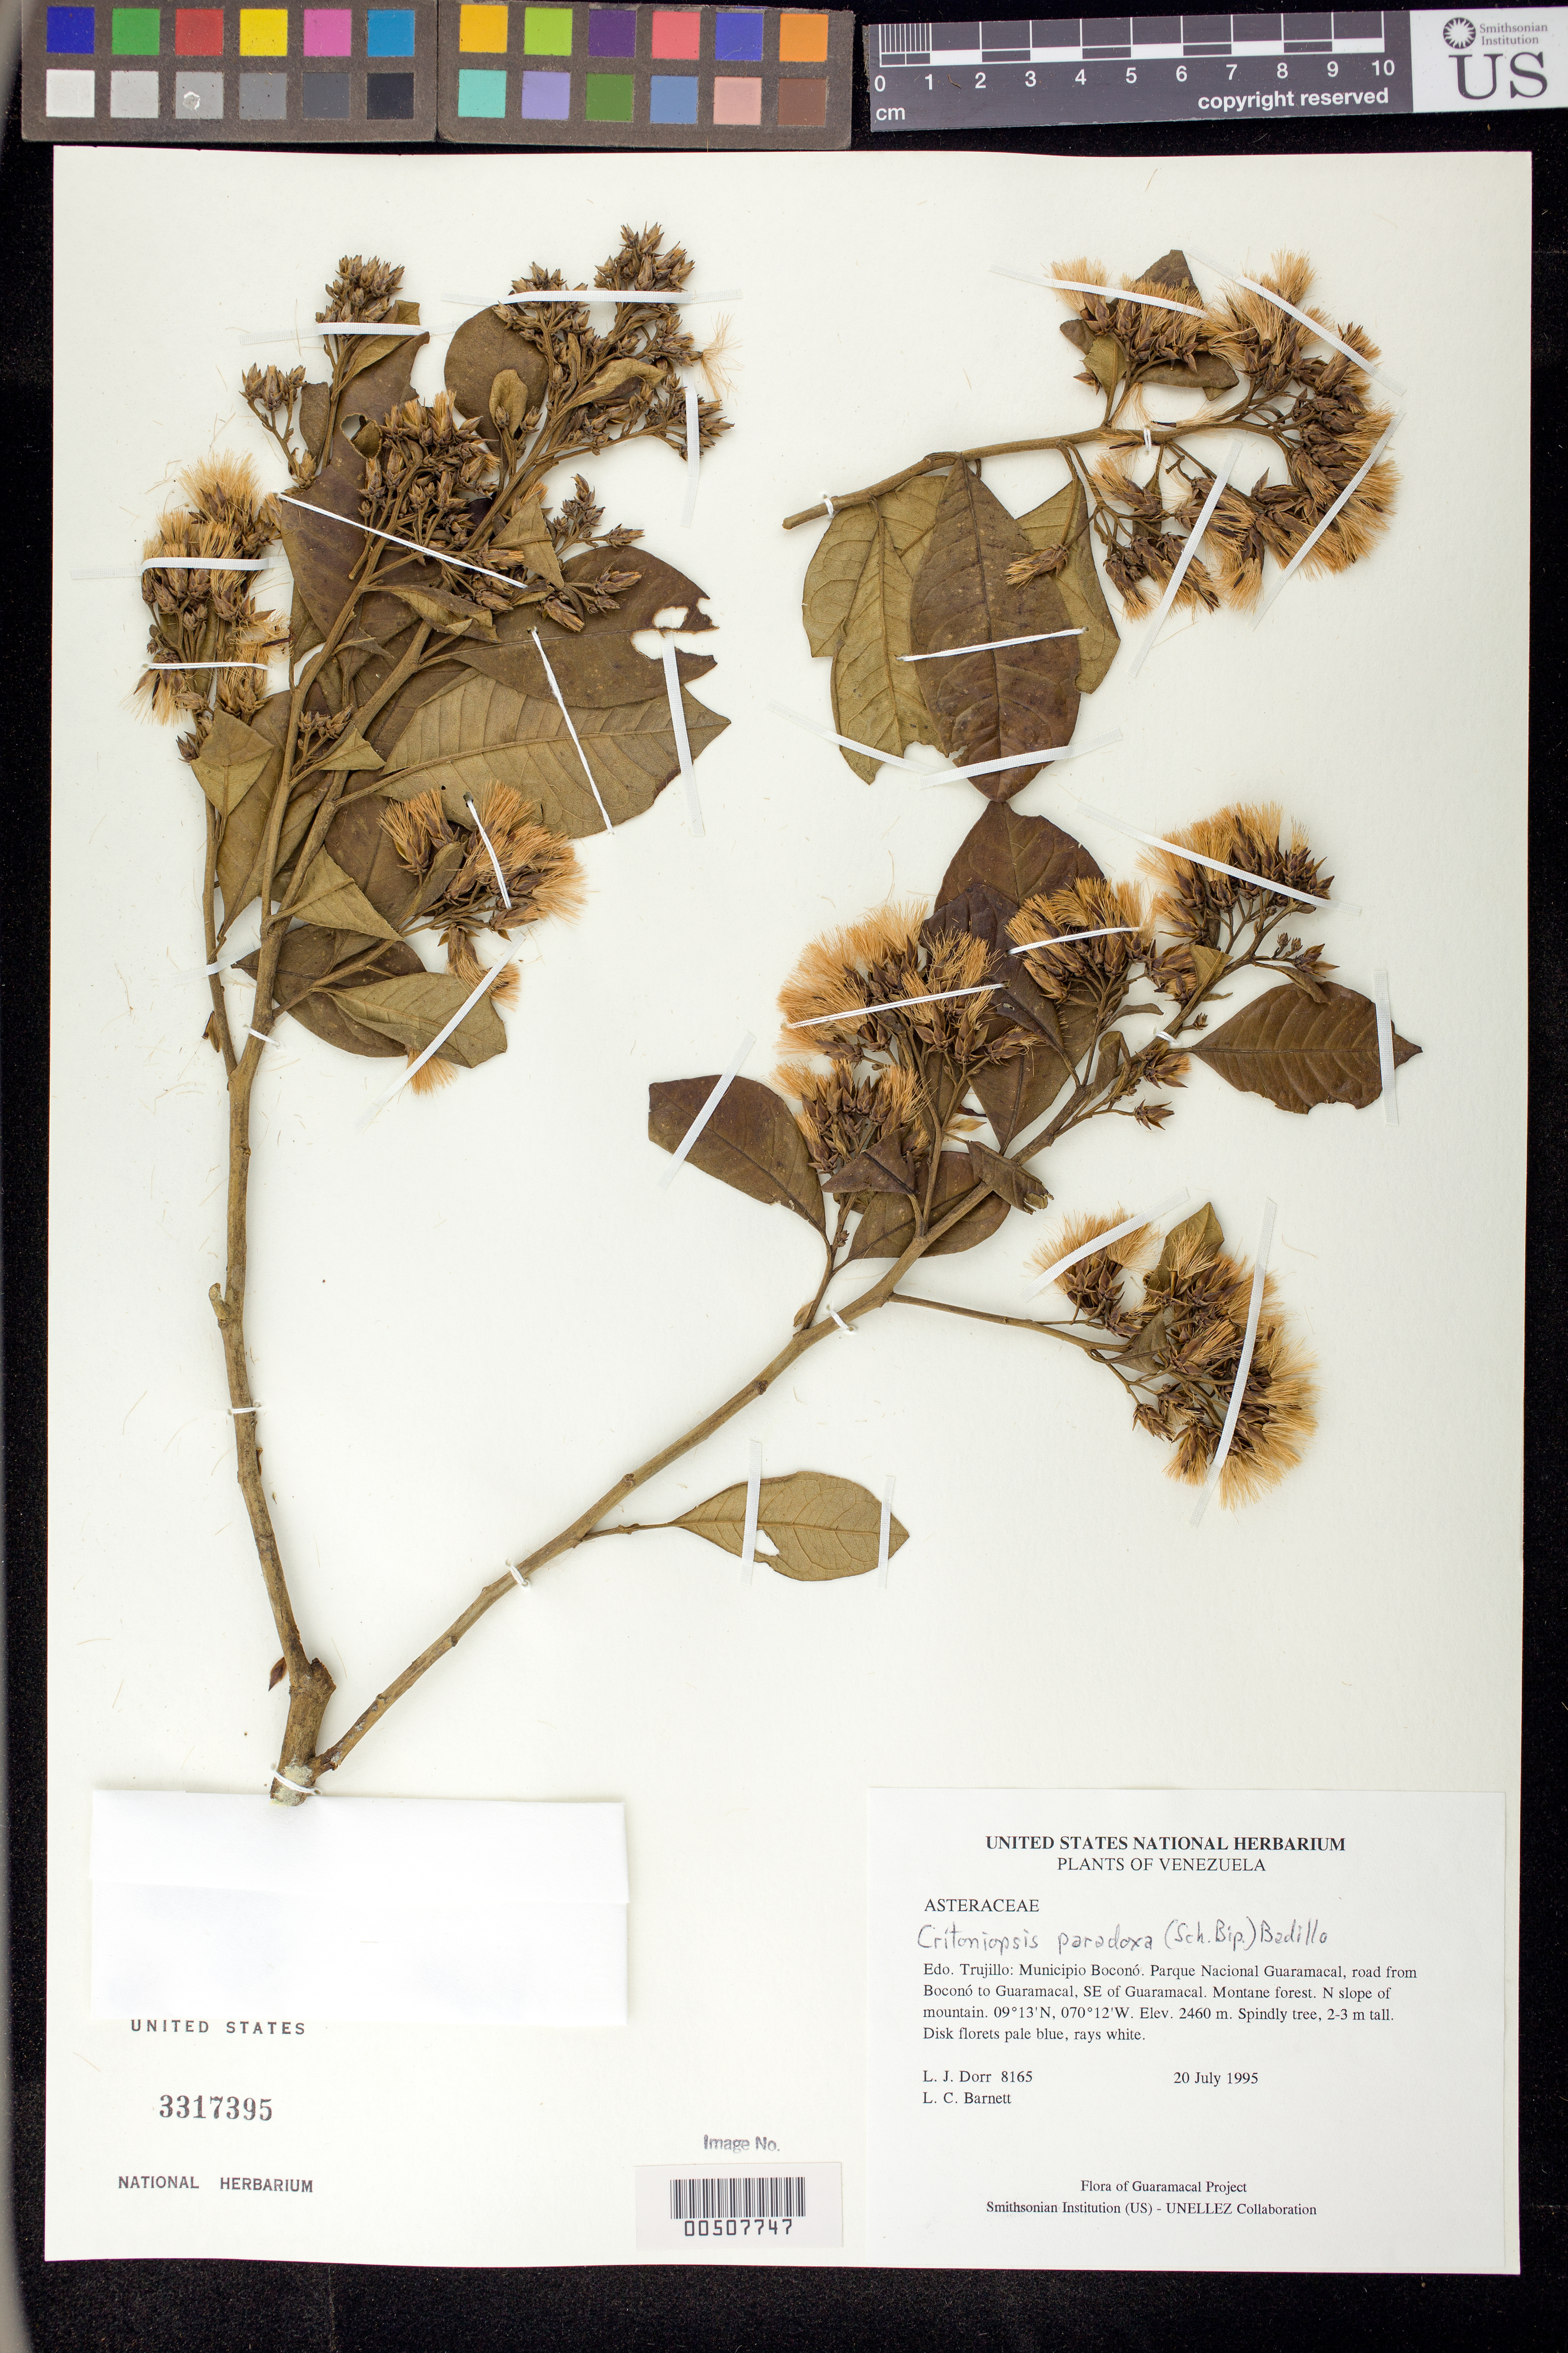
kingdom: Plantae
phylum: Tracheophyta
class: Magnoliopsida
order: Asterales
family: Asteraceae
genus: Critoniopsis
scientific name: Critoniopsis paradoxa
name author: (Sch. Bip.) V.M. Badillo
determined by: Robinson, Harold E., (US)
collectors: L. J. Dorr & L. C. Barnett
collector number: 8165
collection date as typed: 20 Jul 1995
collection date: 1995-07-20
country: Venezuela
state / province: Trujillo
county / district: Boconó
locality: Parque Nacional Guaramacal, road from Boconó to Guaramacal, SE of Guaramacal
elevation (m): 2460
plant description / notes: PORT, US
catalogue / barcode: US 3317395